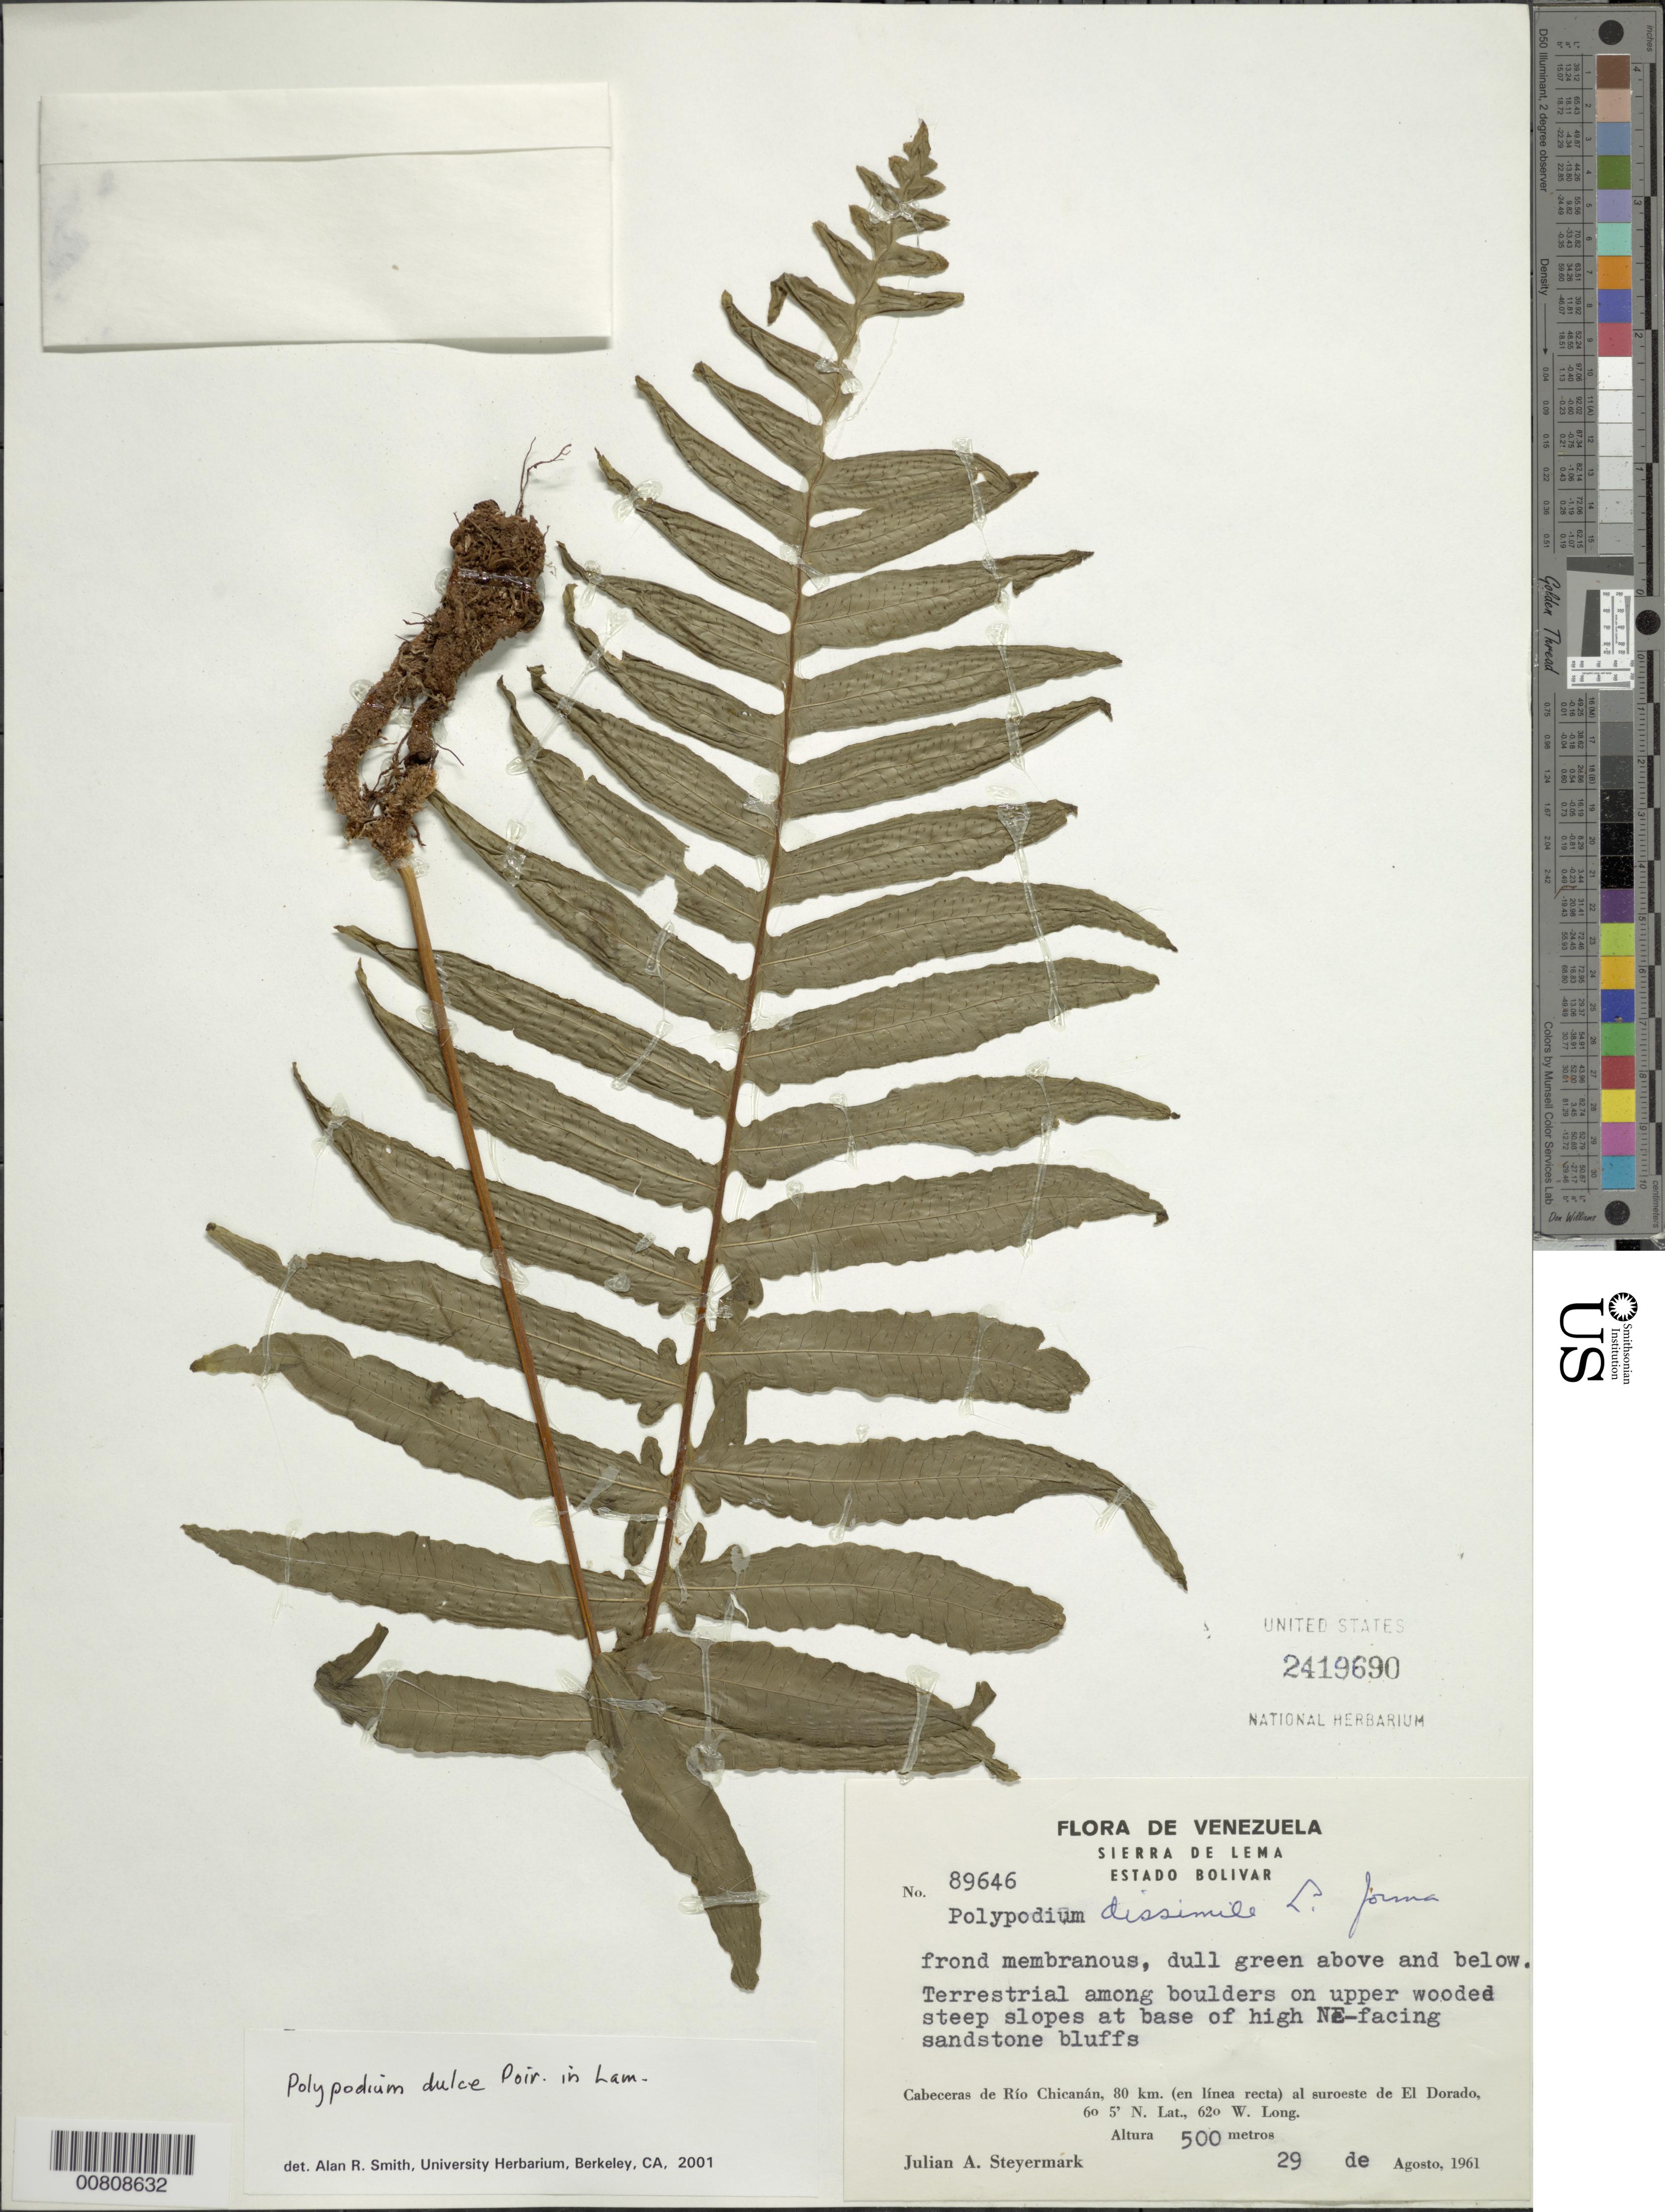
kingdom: Plantae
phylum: Tracheophyta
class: Polypodiopsida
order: Polypodiales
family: Polypodiaceae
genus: Polypodium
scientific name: Polypodium dulce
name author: Poir.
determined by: Smith, Alan R., (UC)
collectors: J. Steyermark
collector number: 89646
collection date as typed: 29-Aug-61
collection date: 1961-08-29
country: Venezuela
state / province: Bolívar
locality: Sierra de Lema, Cabeceras de Río Chicanán, 80 km in straight line to SW of El Dorado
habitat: Among boulders on upper wooded steep slopes at base of high NE-facing sandstone bluffs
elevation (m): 500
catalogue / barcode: US 2419690